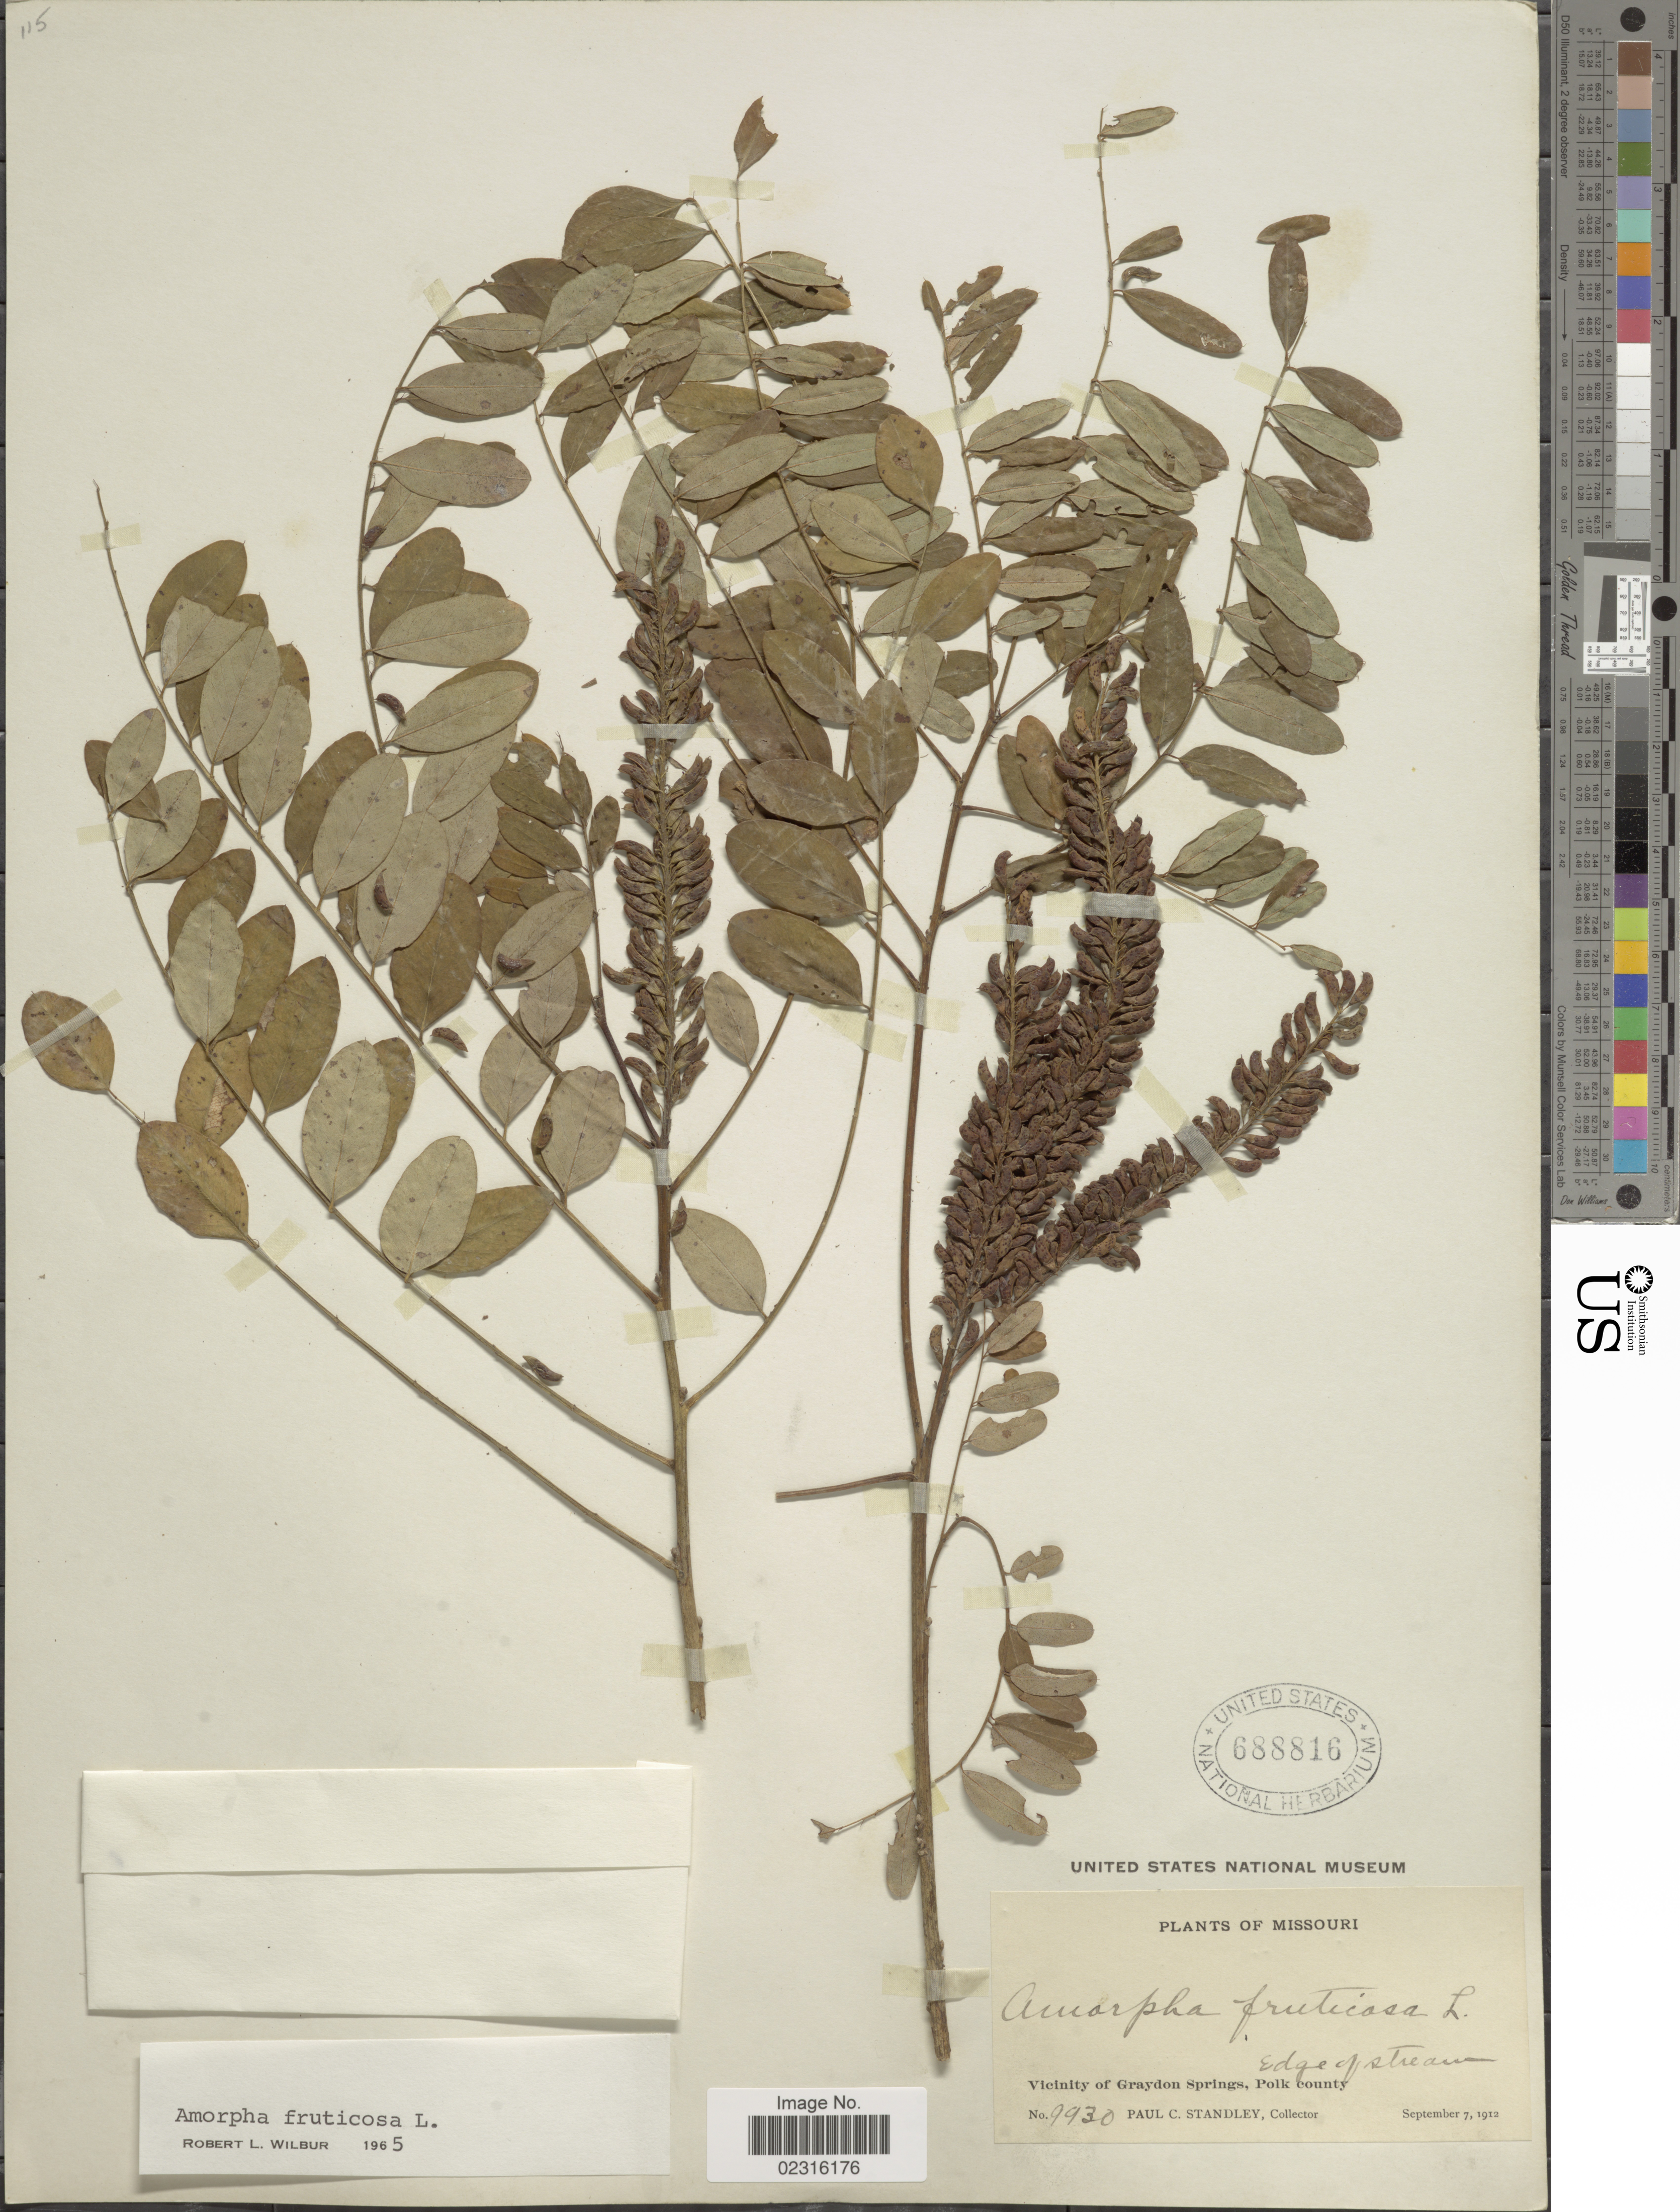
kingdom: Plantae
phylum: Tracheophyta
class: Magnoliopsida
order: Fabales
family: Fabaceae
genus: Amorpha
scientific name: Amorpha fruticosa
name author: L.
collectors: P. C. Standley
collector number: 9930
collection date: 1912-09-07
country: United States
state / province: Missouri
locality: Vicinity of Graydon Springs, Polk County, edge of stream.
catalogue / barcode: US 688816